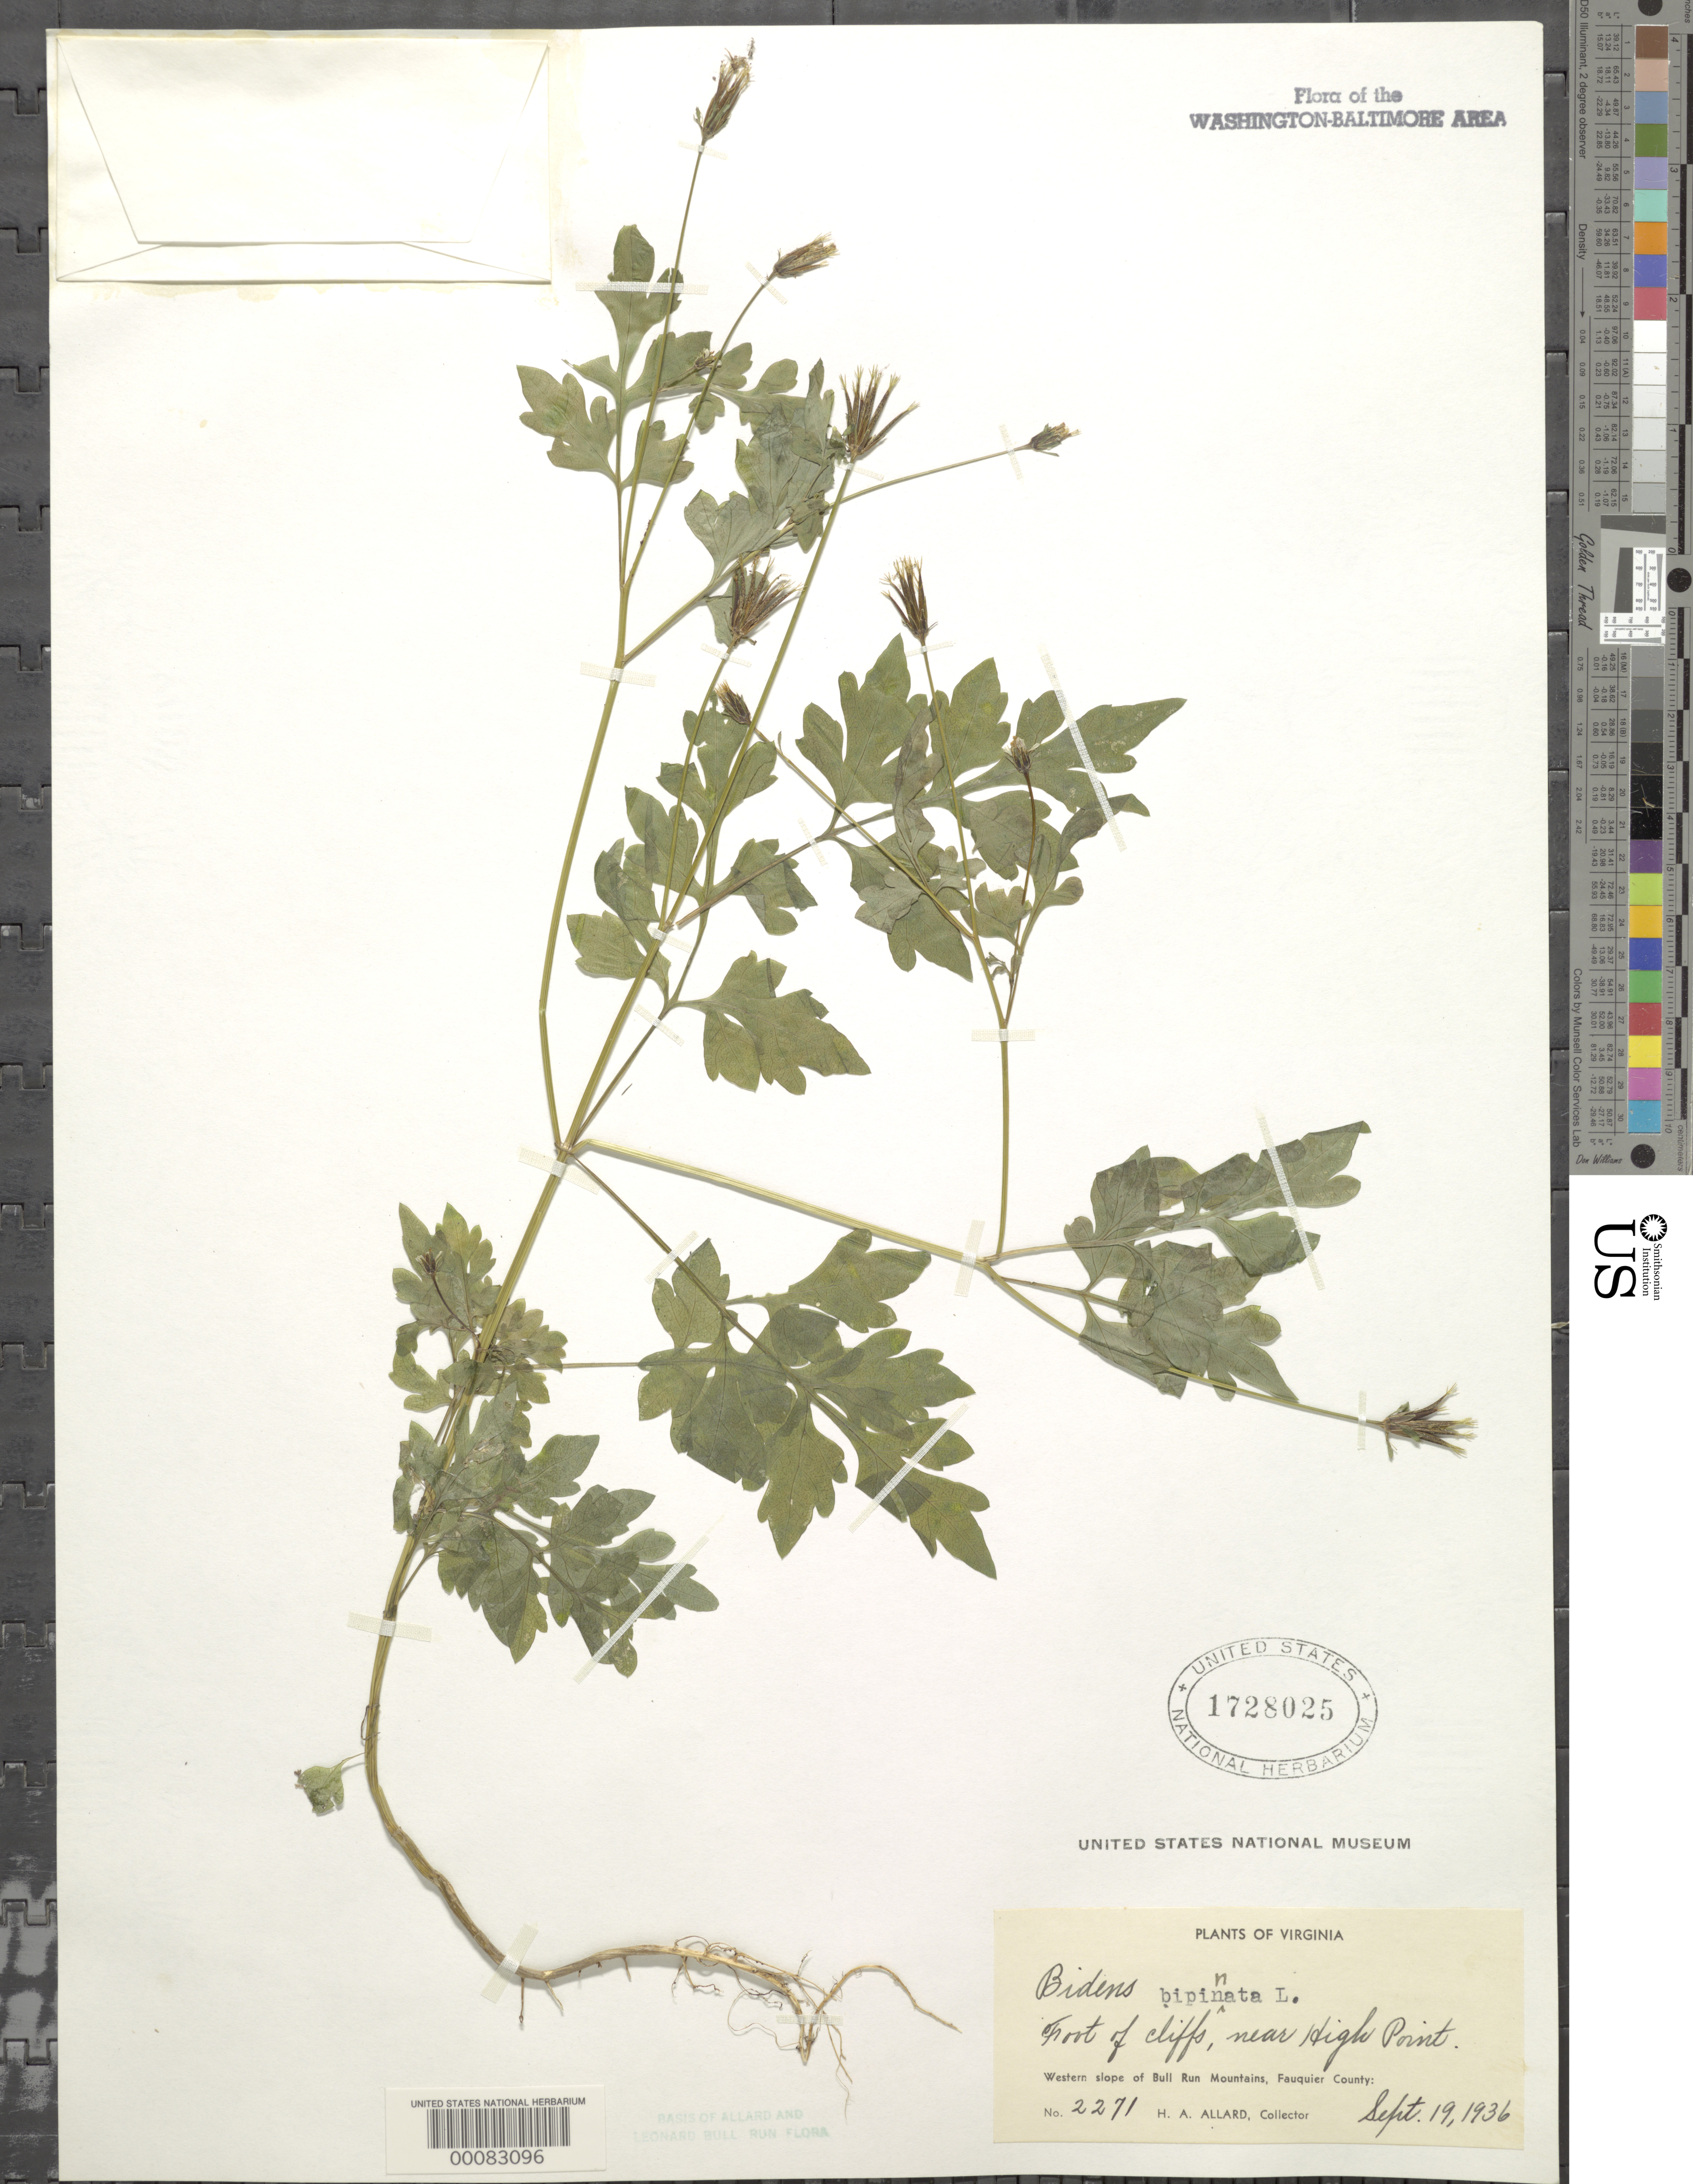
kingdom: Plantae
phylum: Tracheophyta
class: Magnoliopsida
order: Asterales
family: Asteraceae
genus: Bidens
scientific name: Bidens bipinnata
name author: L.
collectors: H. A. Allard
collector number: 2271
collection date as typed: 19 Sep 1936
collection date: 1936-09-19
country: United States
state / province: Virginia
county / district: Fauquier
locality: Near High Point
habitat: Foot of cliff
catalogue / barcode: US 1728025